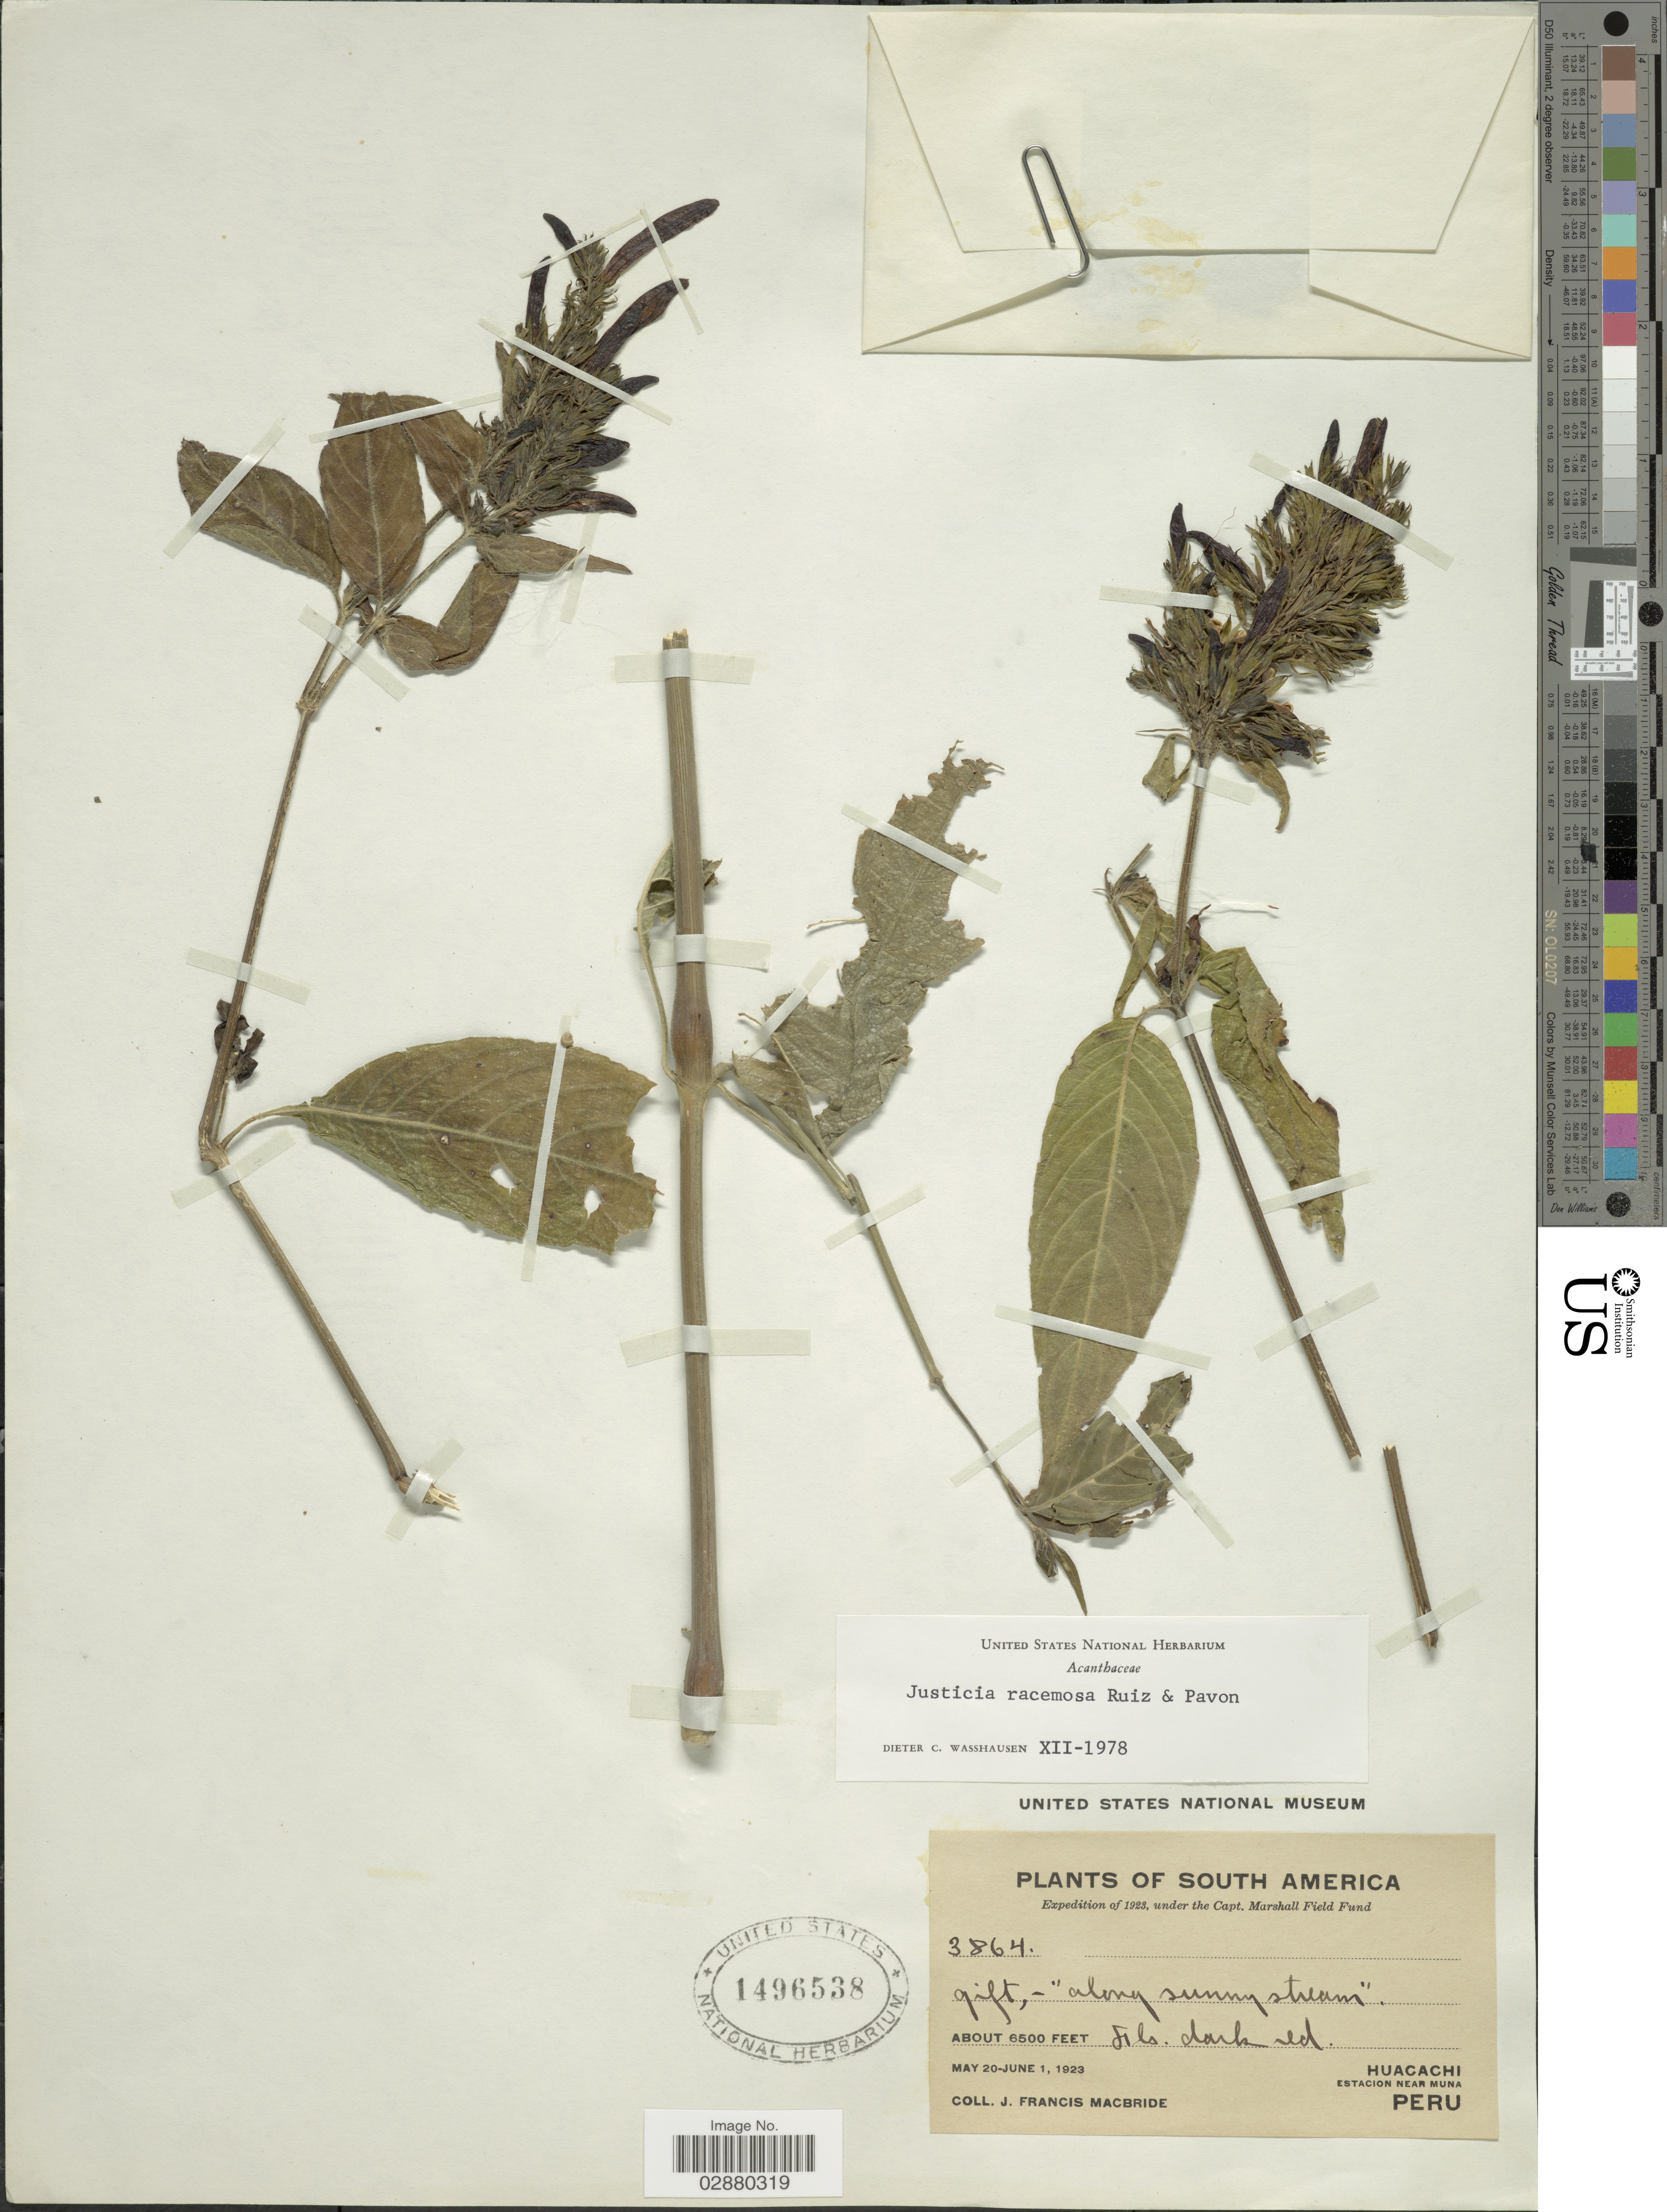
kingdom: Plantae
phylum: Tracheophyta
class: Magnoliopsida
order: Lamiales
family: Acanthaceae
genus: Justicia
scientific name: Justicia racemosa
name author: Ruiz & Pav.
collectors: J. F. Macbride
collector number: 3864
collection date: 1923-05-20/1923-06-01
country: Peru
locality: Huacachi, Estacion near Muna.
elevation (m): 1981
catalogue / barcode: US 1496538